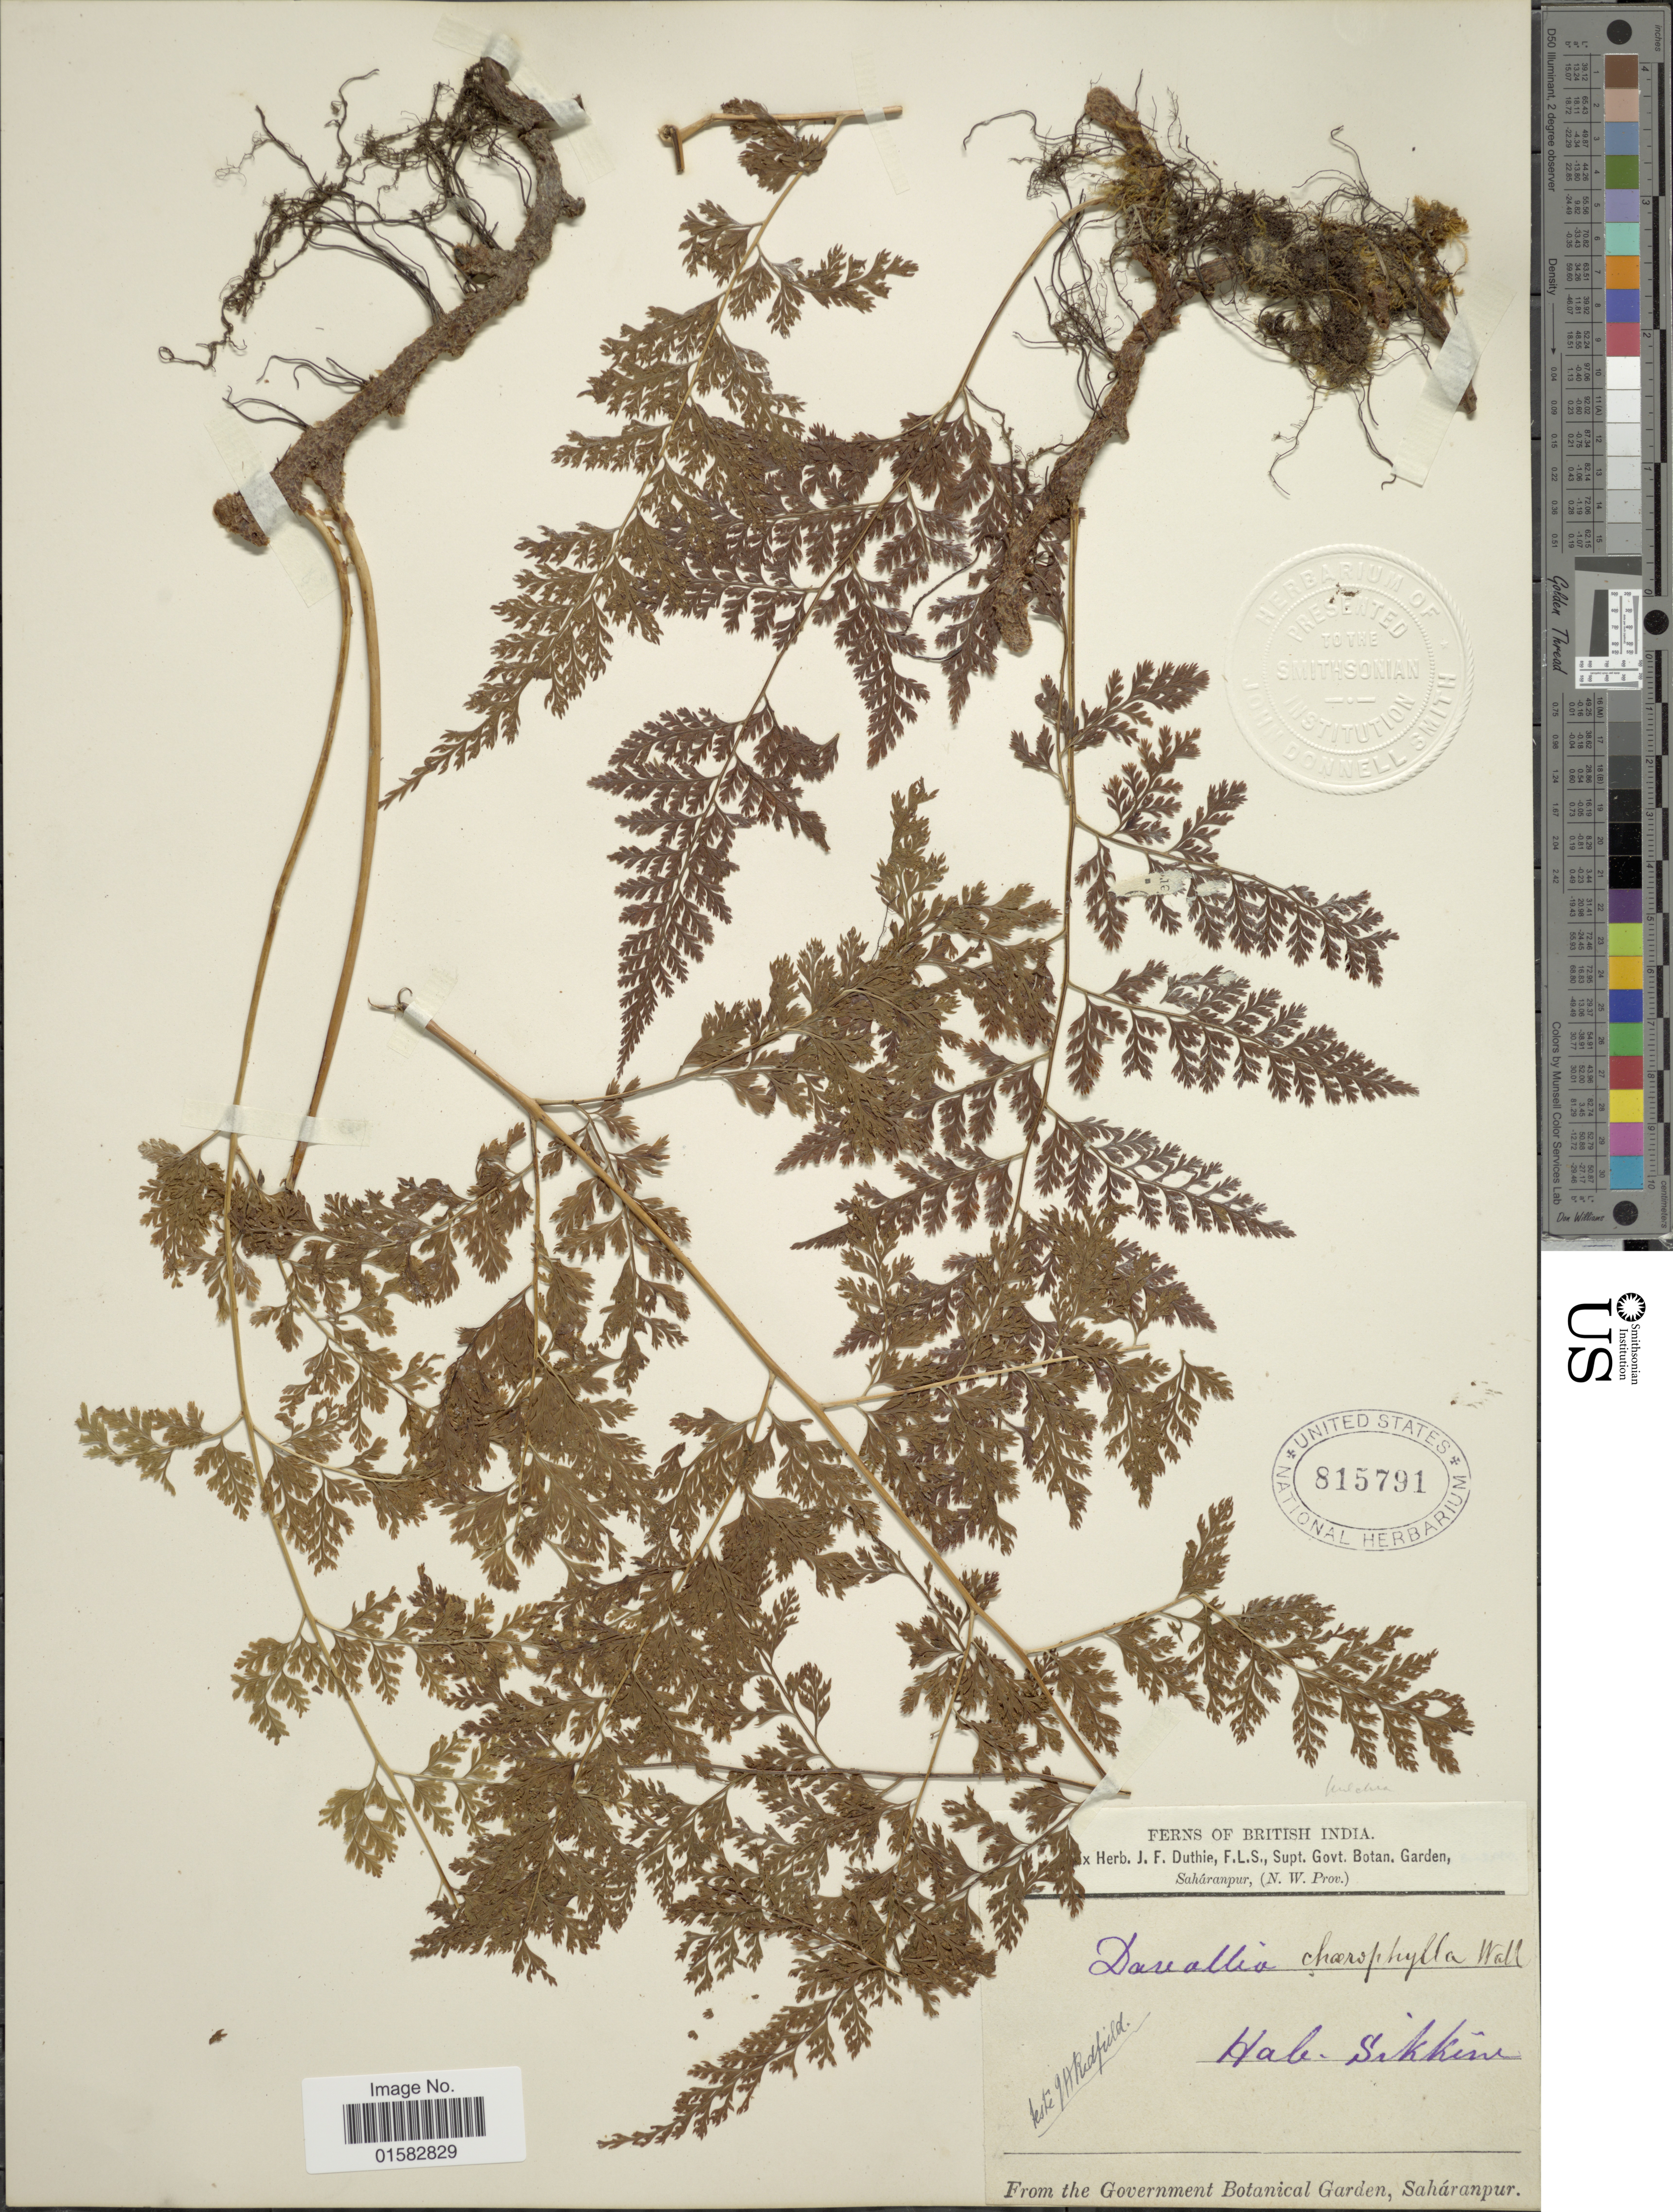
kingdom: Plantae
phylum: Tracheophyta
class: Polypodiopsida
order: Polypodiales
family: Davalliaceae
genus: Davallia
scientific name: Davallia pulchra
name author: D. Don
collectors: J. F. Duthie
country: India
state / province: Sikkim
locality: British India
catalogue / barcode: US 815791